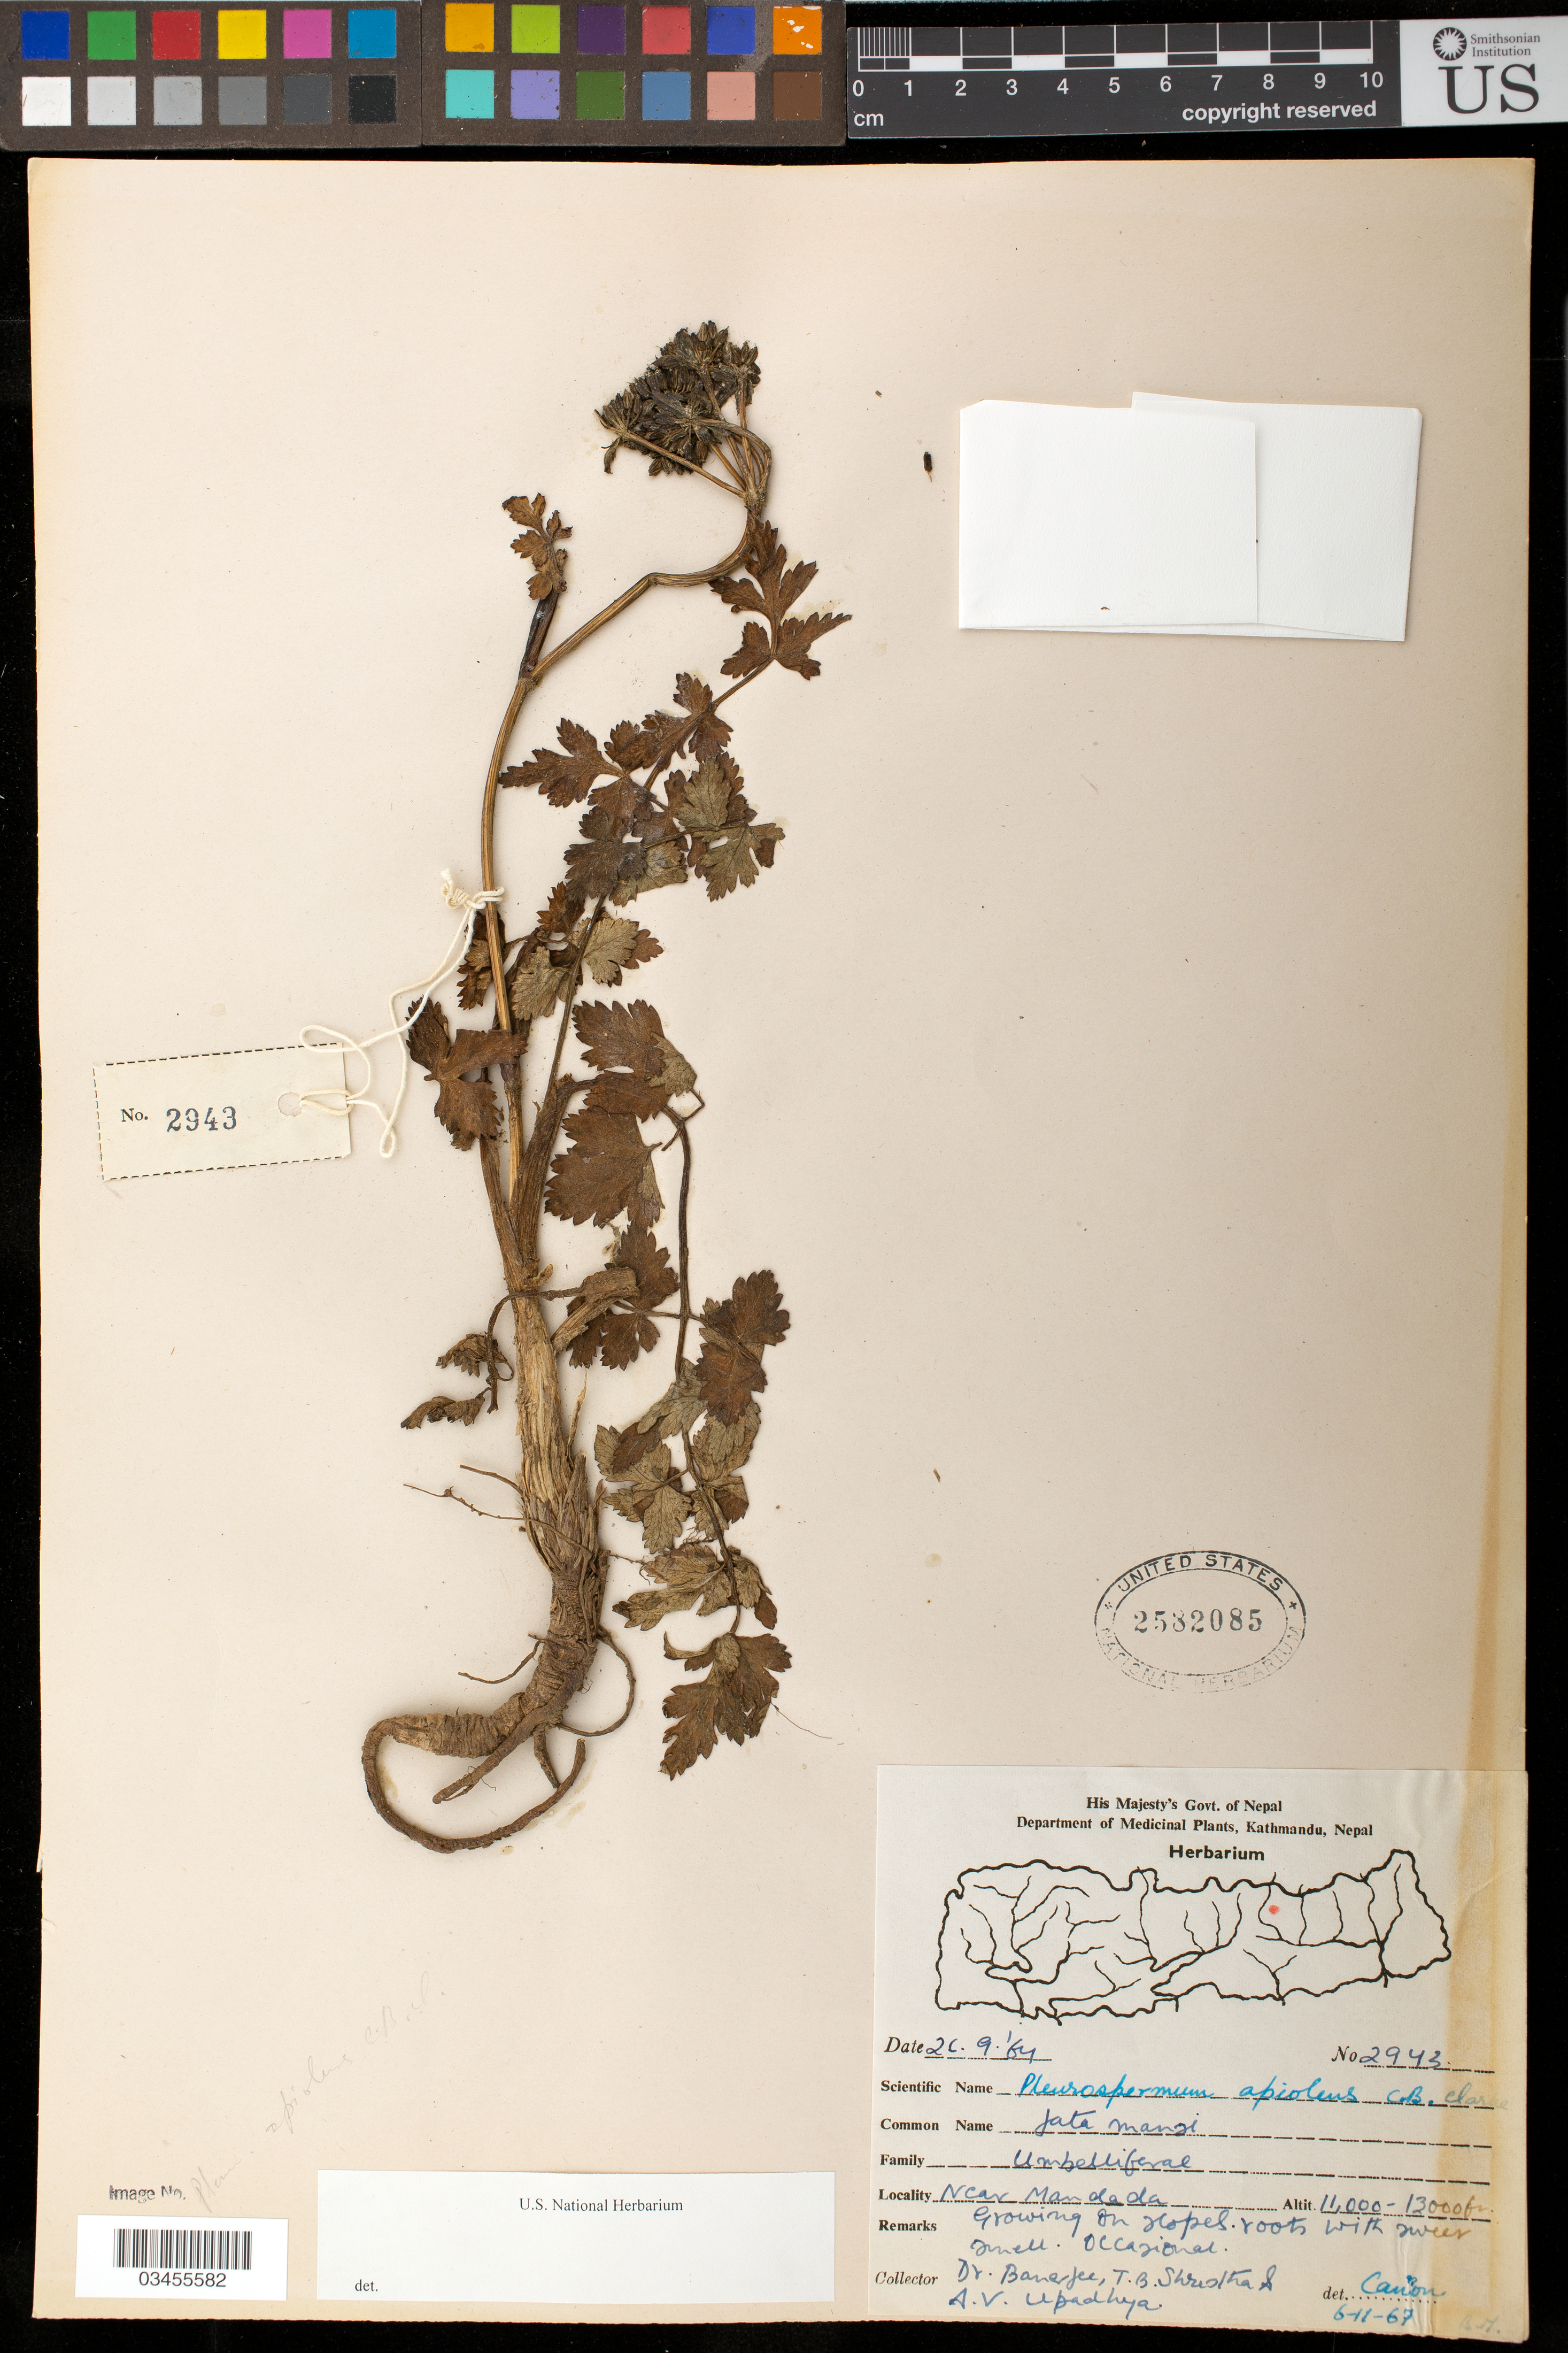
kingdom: Plantae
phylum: Tracheophyta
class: Magnoliopsida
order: Apiales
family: Apiaceae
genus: Pleurospermum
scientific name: Pleurospermum apiolens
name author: C.B. Clarke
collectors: Banerjii, T. B. Shrestha & A. Upadhya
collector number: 2943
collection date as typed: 26.9.'64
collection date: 1964-09-26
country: Nepal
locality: Near Mandada.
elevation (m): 3353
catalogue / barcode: US 2532085